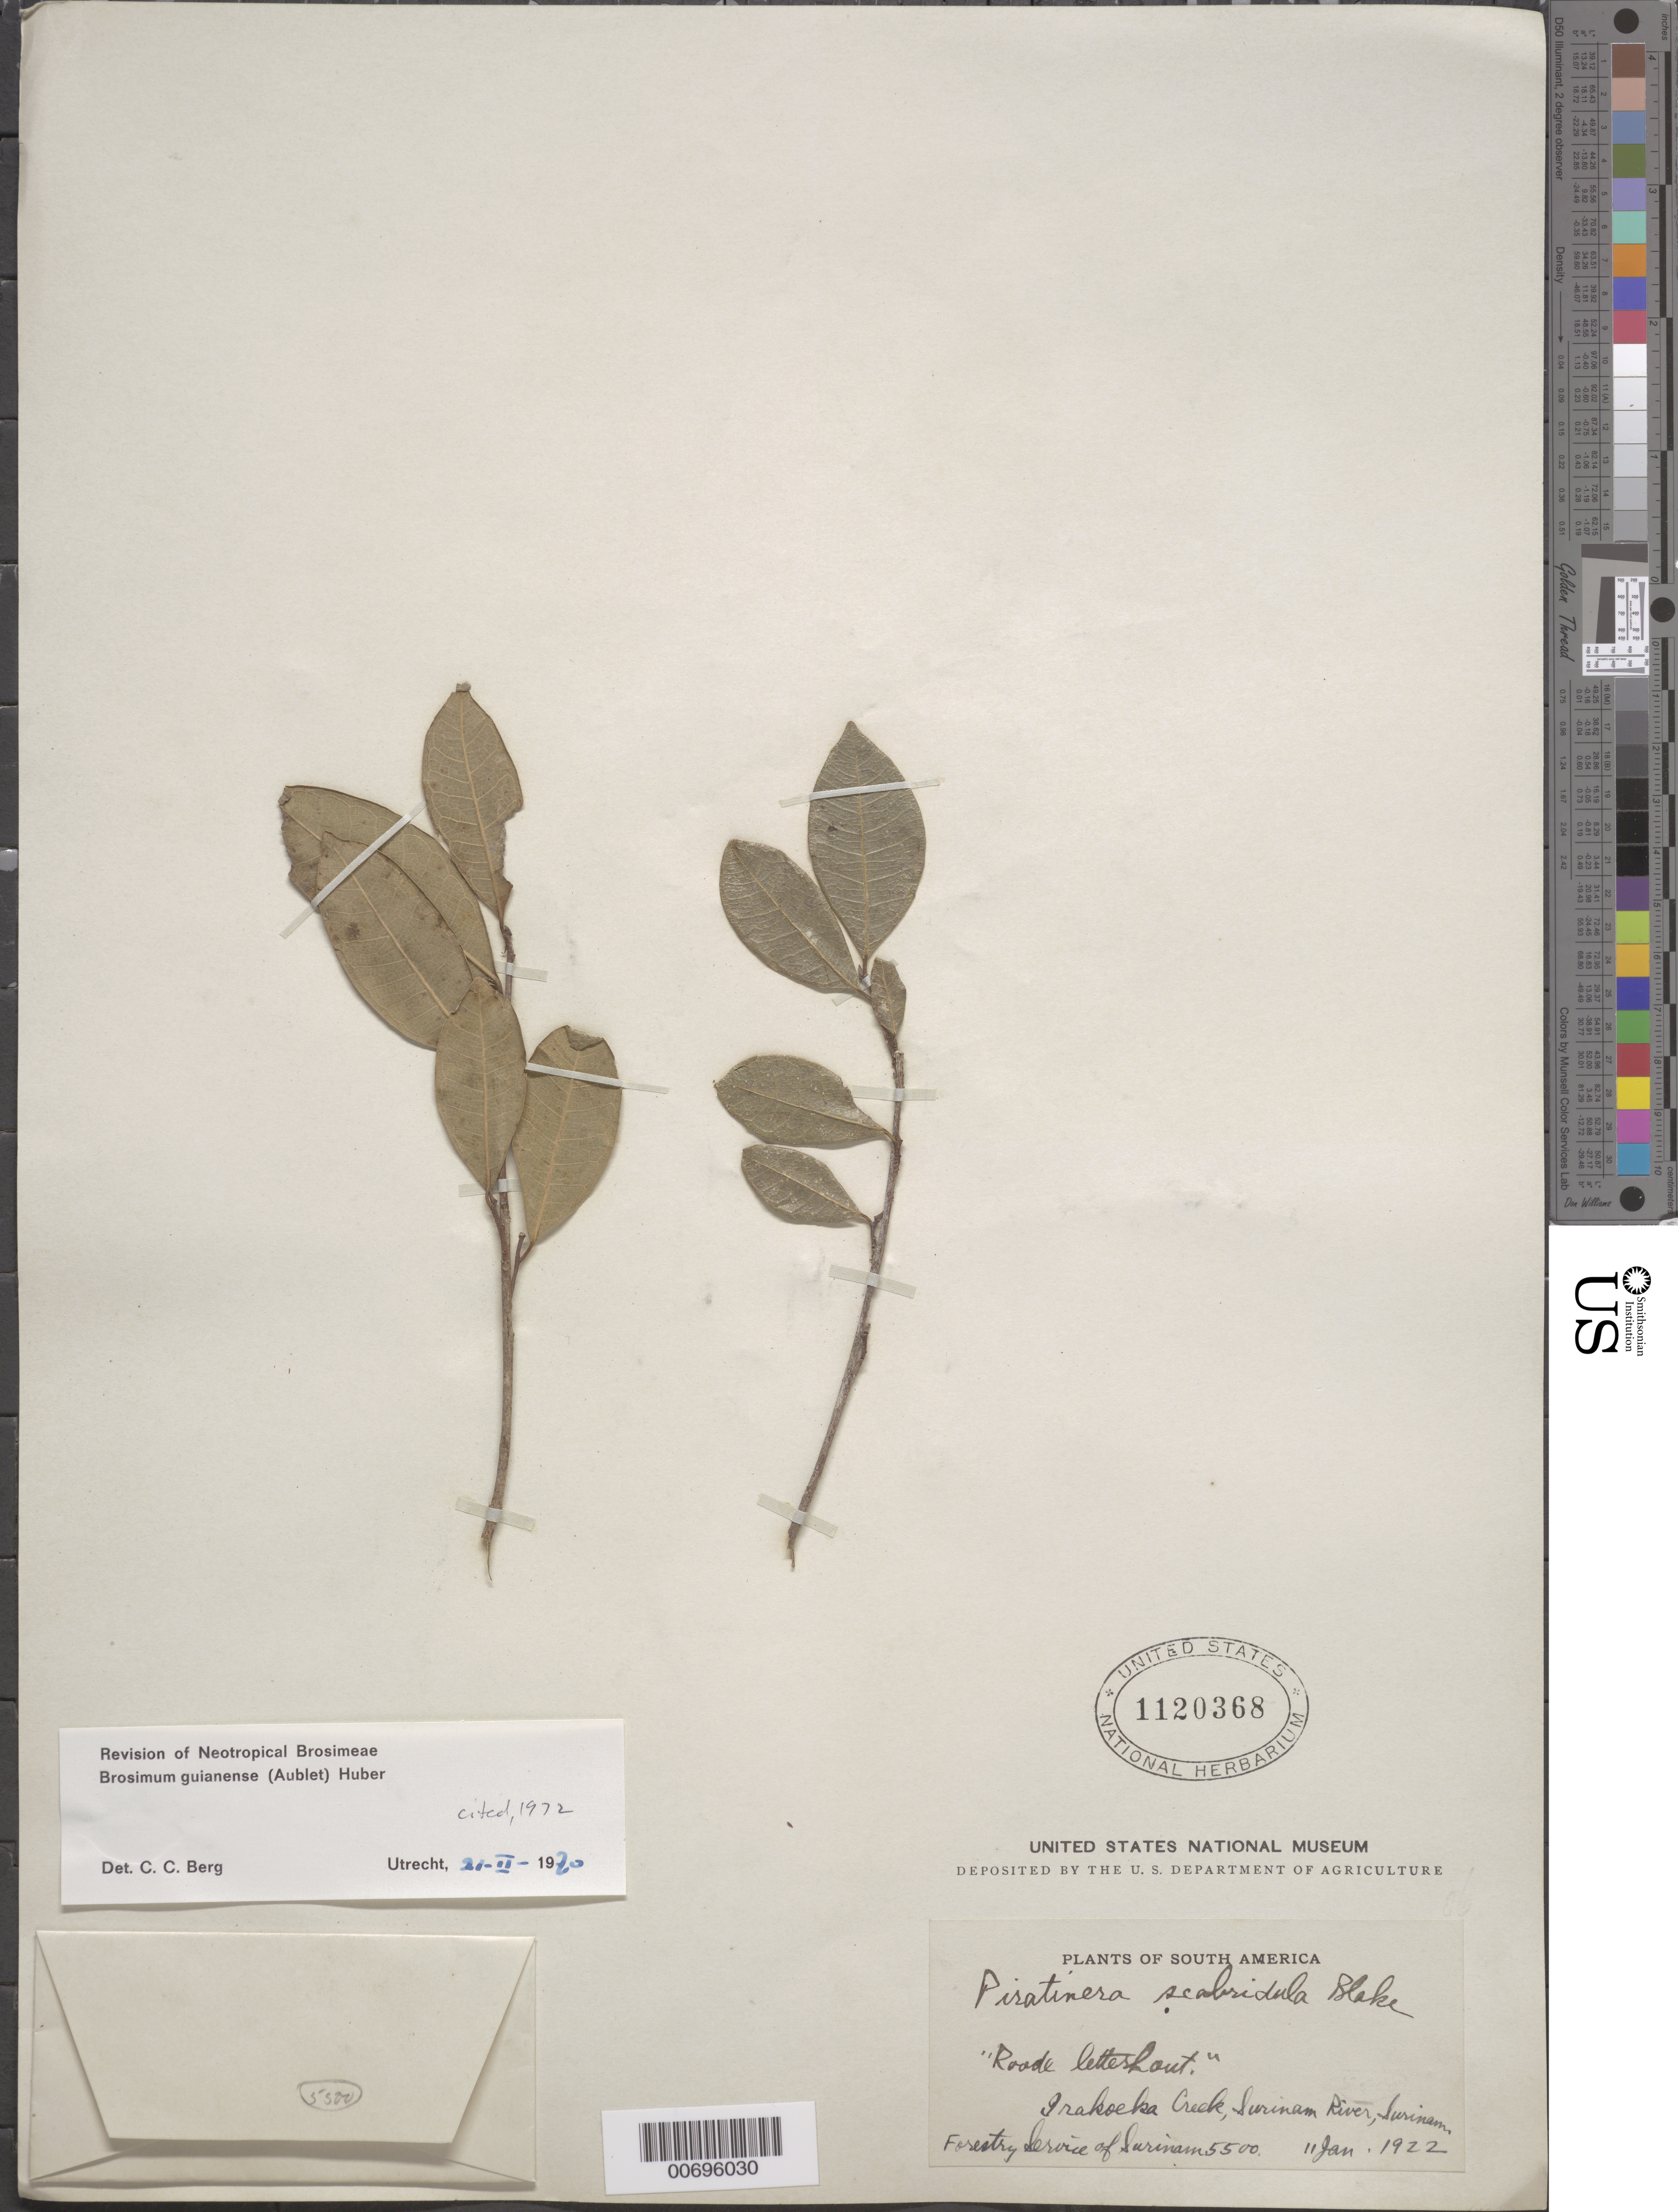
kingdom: Plantae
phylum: Tracheophyta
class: Magnoliopsida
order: Rosales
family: Moraceae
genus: Brosimum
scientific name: Brosimum guianense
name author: (Aubl.) Huber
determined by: Berg, C. C.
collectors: Forestry Bureau-Surinam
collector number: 5500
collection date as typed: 11-Jan-22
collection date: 1922-01-11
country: Suriname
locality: Irakoeka Creek, Surinam R.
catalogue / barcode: US 1120368